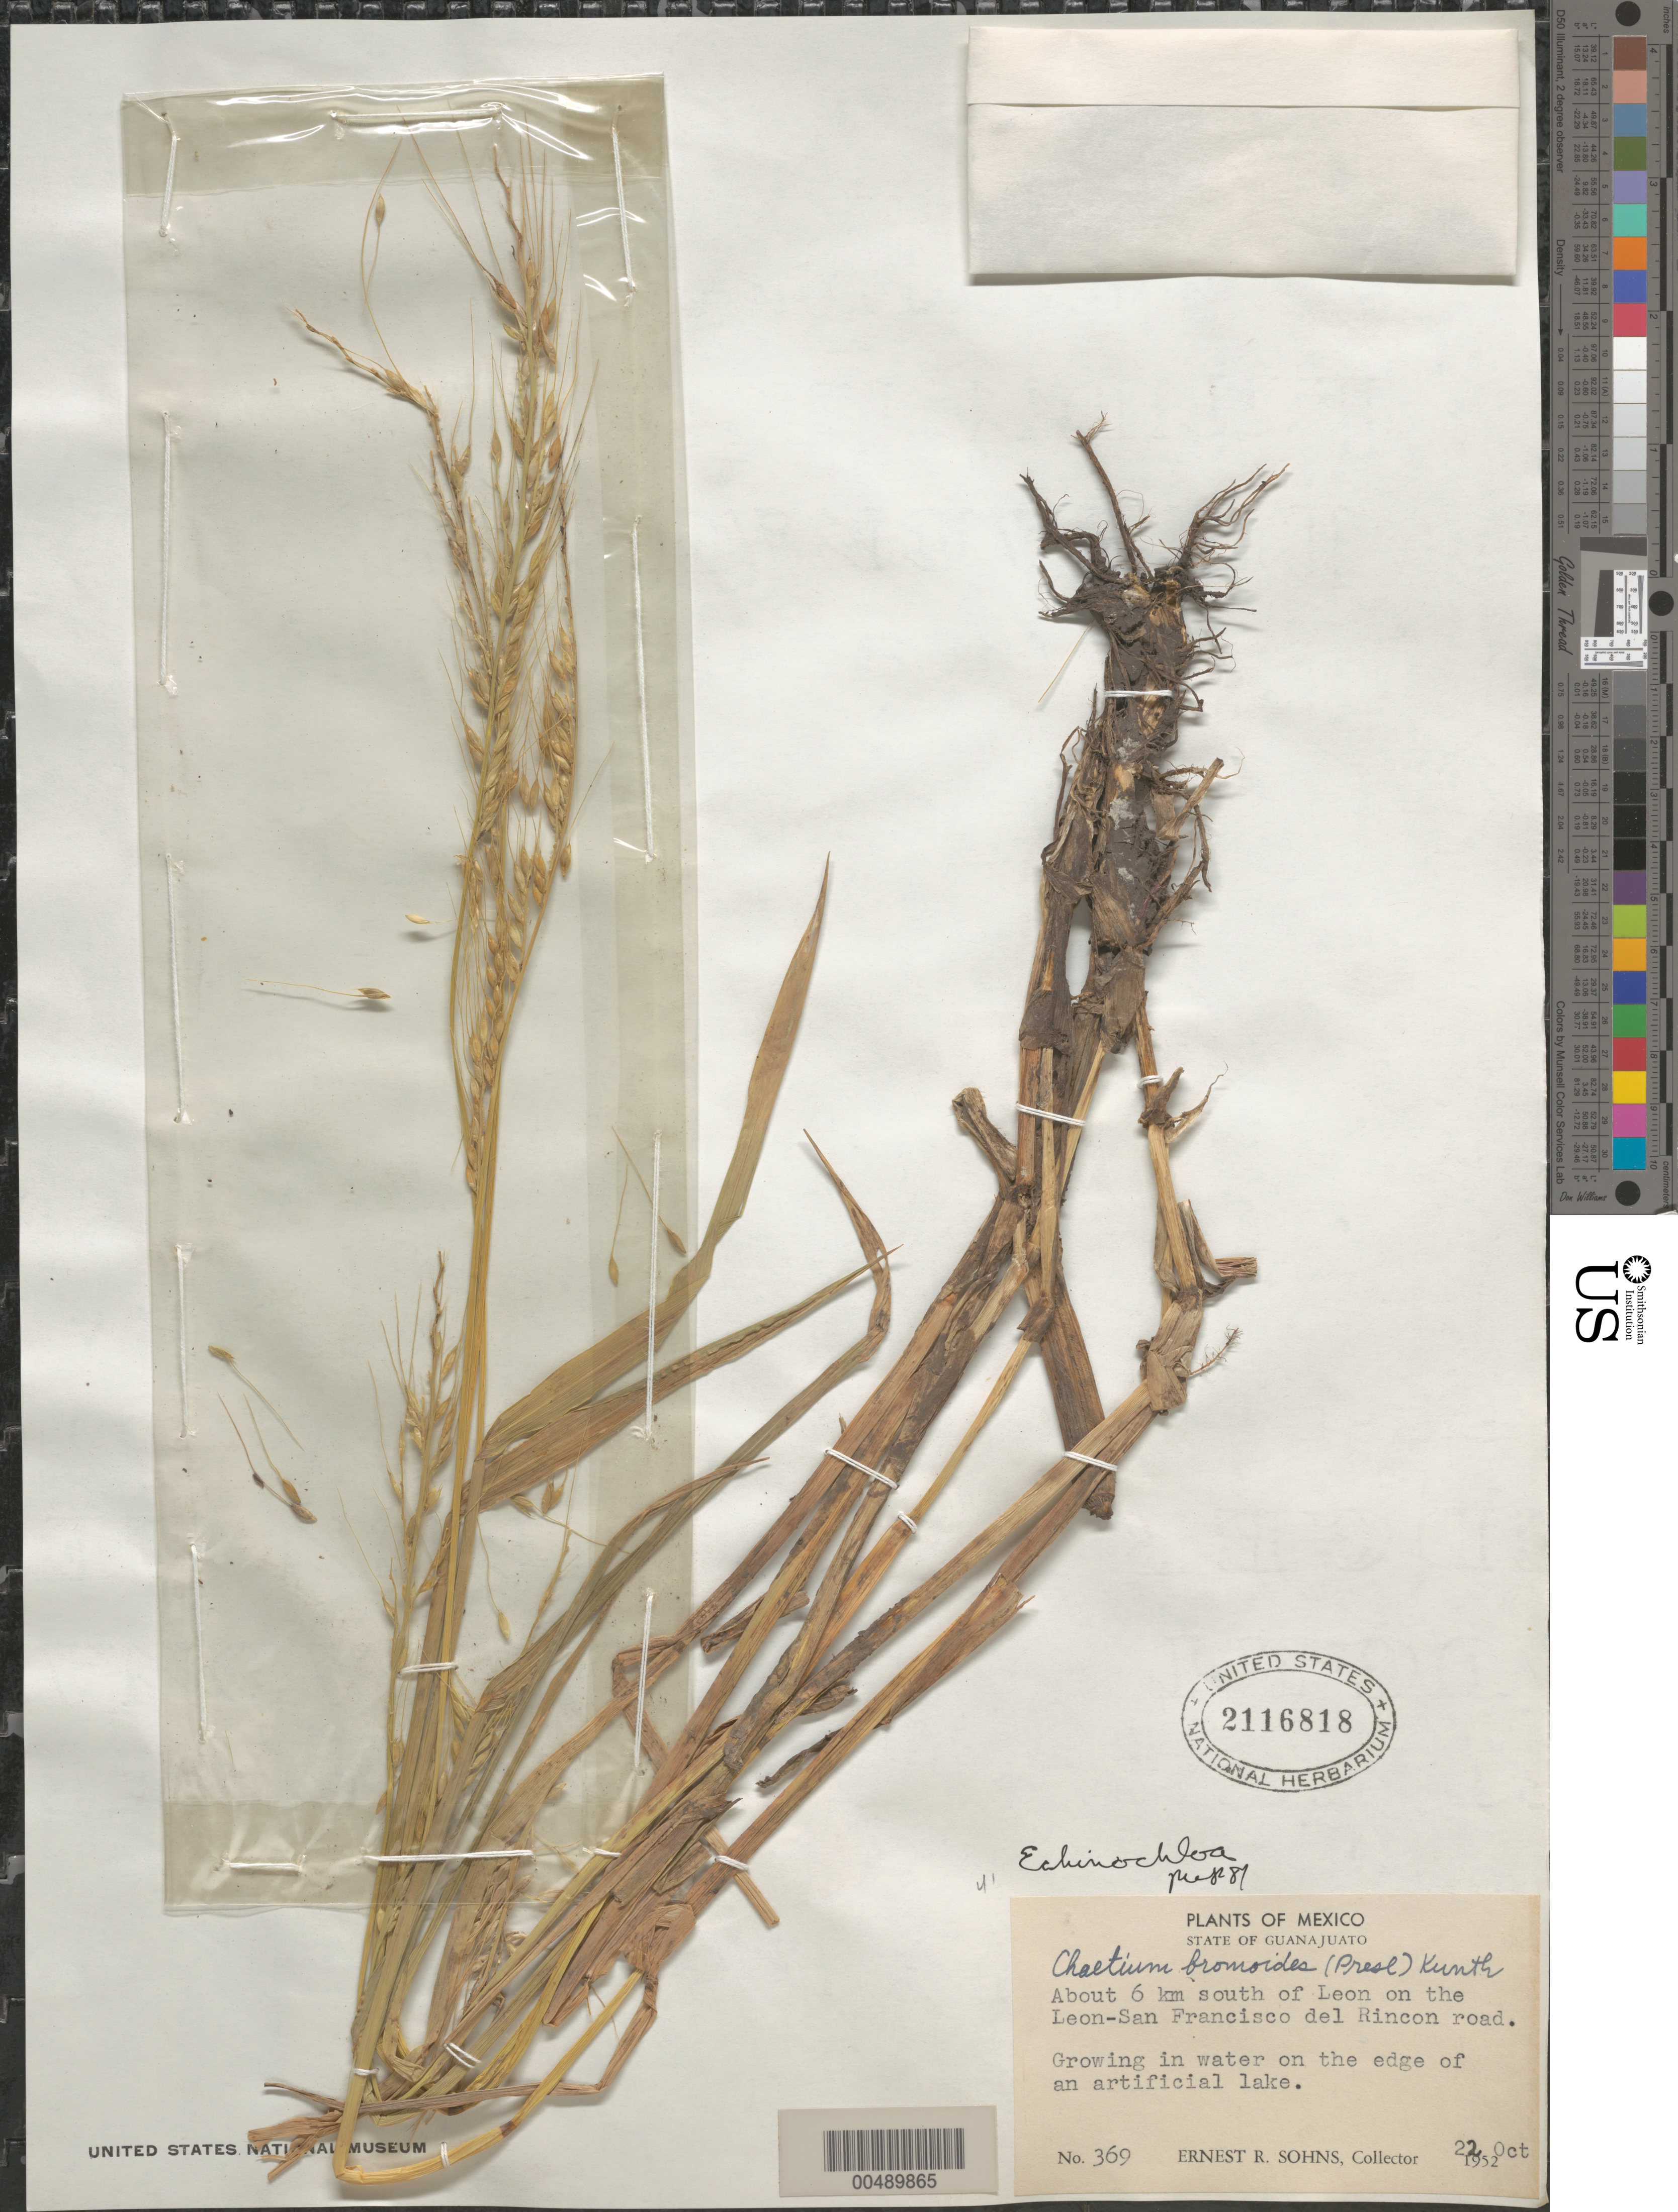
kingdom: Plantae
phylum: Tracheophyta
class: Liliopsida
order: Poales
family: Poaceae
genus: Echinochloa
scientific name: Echinochloa oplismenoides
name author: (E. Fourn.) Hitchc.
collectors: E. R. Sohns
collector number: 369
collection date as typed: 22 Oct 1952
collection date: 1952-10-22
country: Mexico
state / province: Guanajuato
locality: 6 km S of Leon on the Leon-San Francisco del Rincon rd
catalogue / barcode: US 2116818